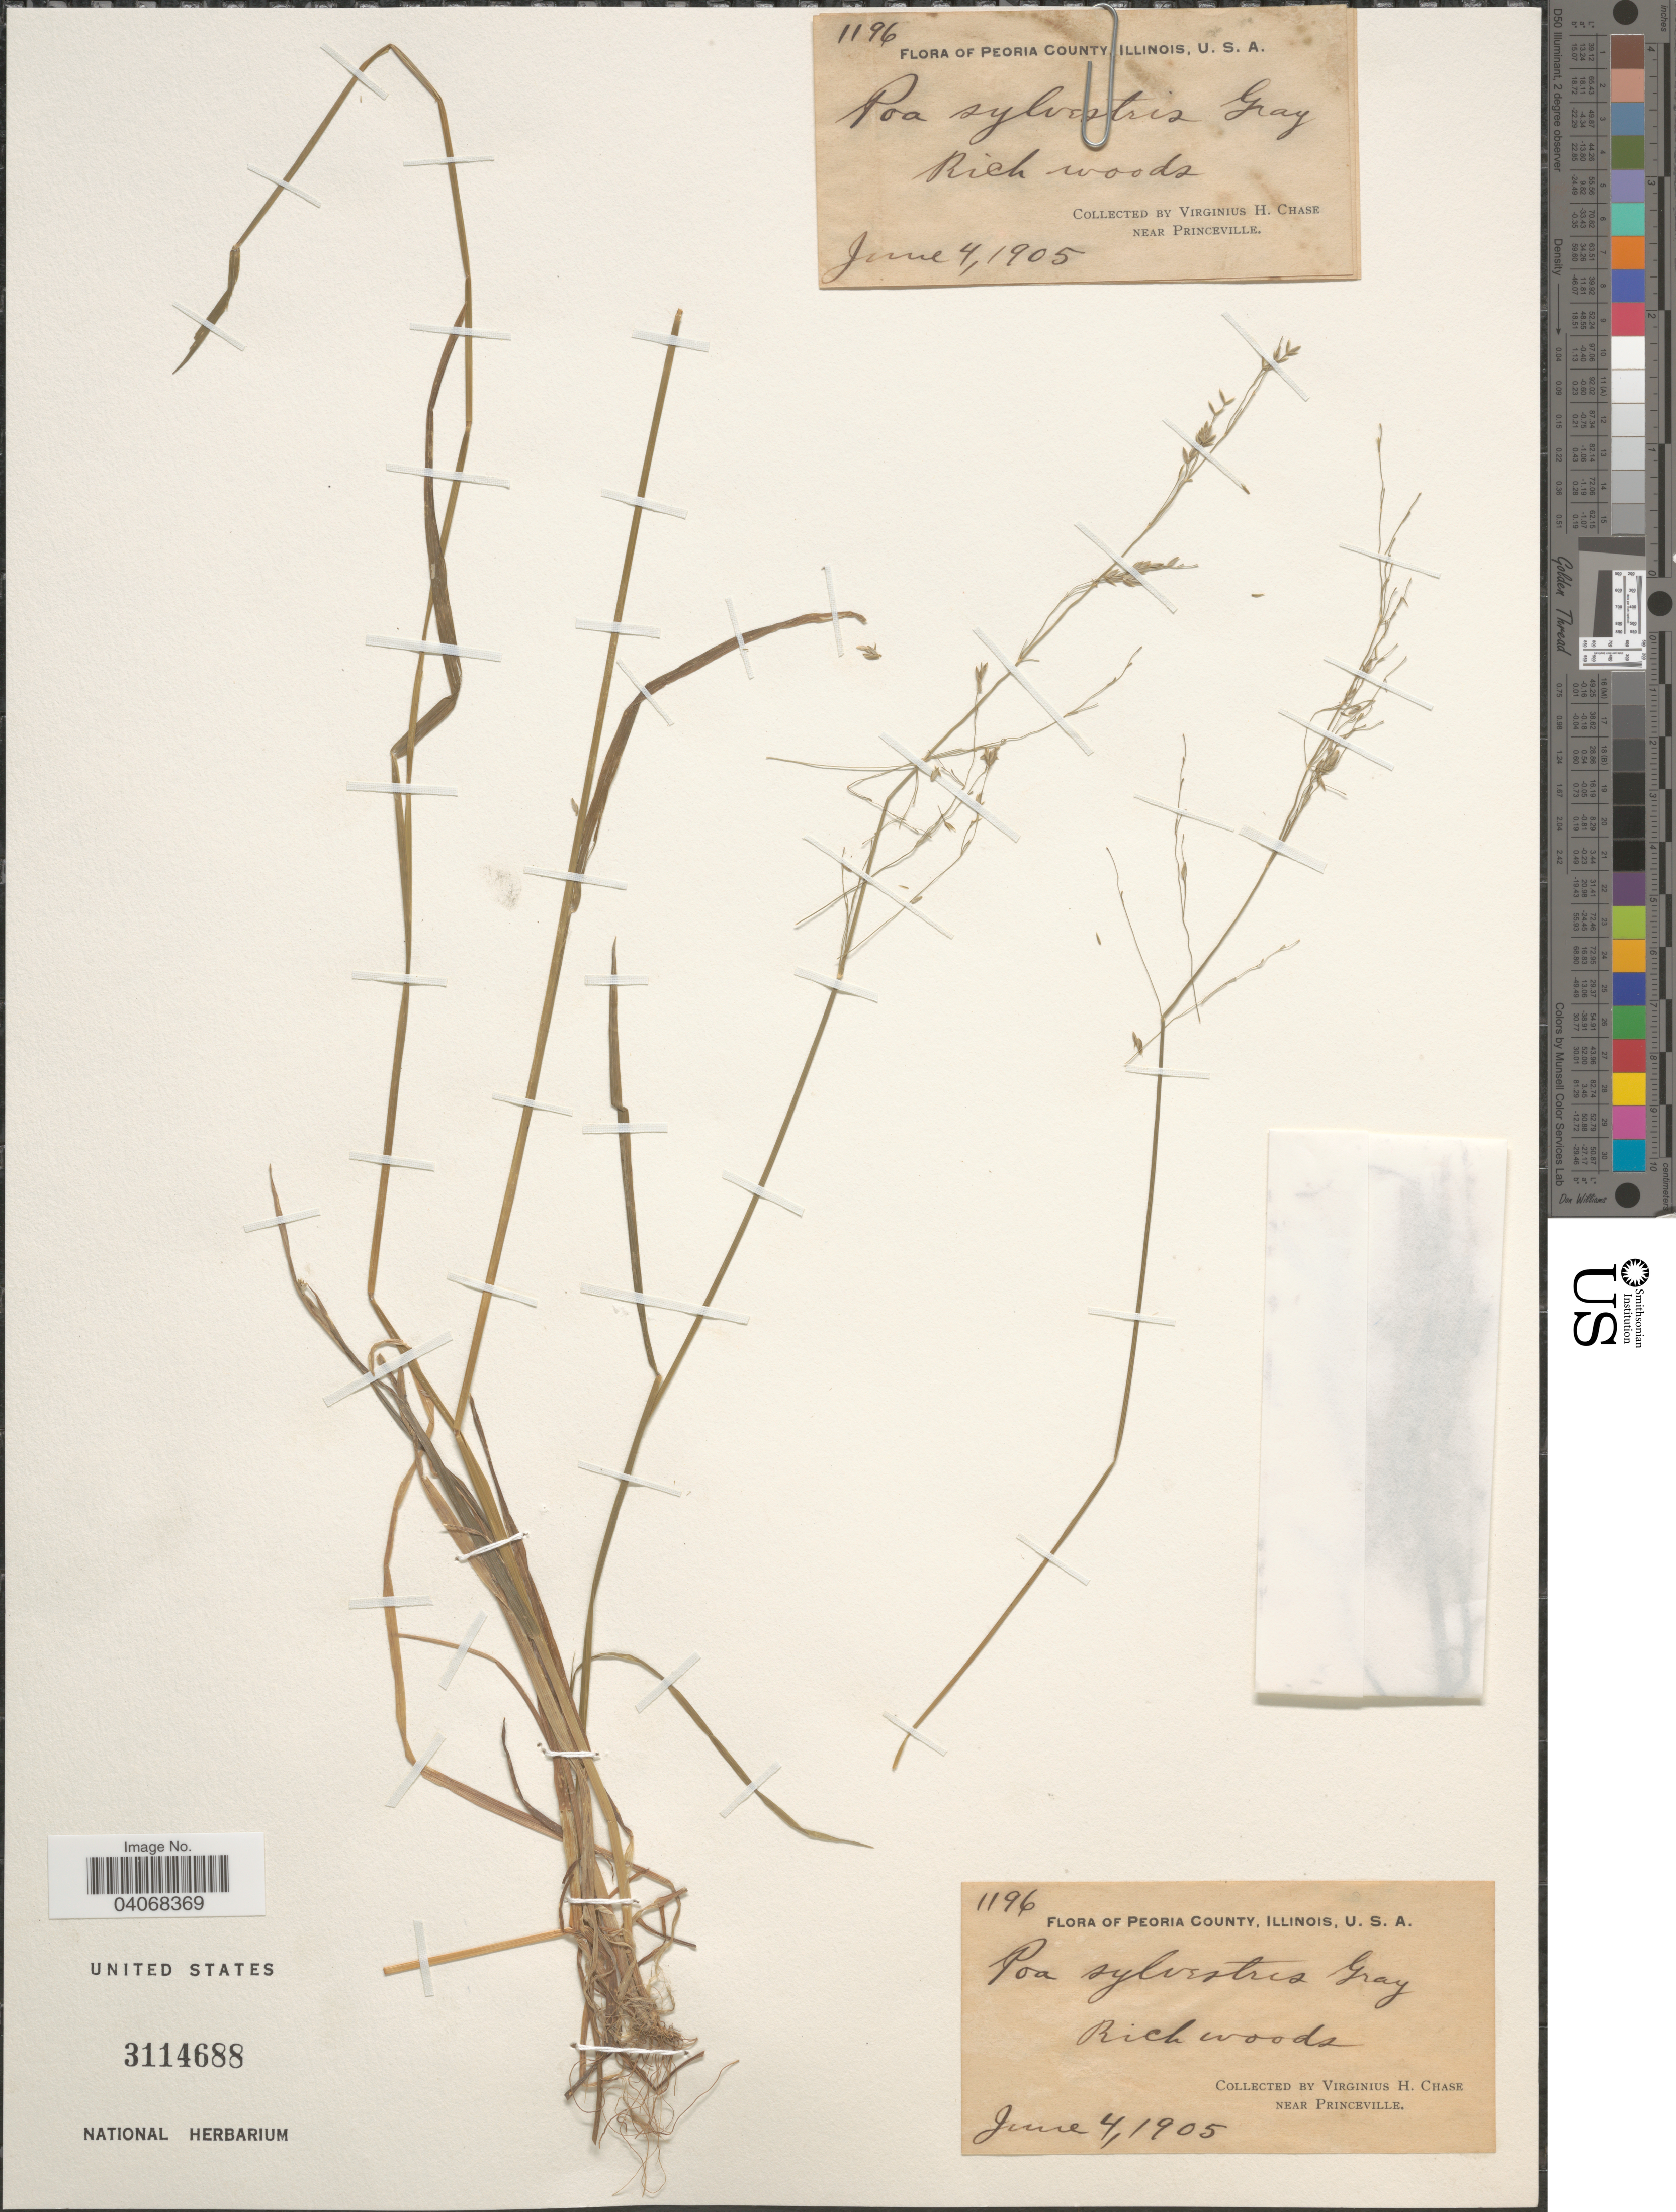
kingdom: Plantae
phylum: Tracheophyta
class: Liliopsida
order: Poales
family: Poaceae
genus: Poa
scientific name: Poa sylvestris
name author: A. Gray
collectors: V. H. Chase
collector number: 1196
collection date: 1905-06-04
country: United States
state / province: Illinois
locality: Rich woods. Near Princeville. Peoria County.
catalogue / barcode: US 3114688